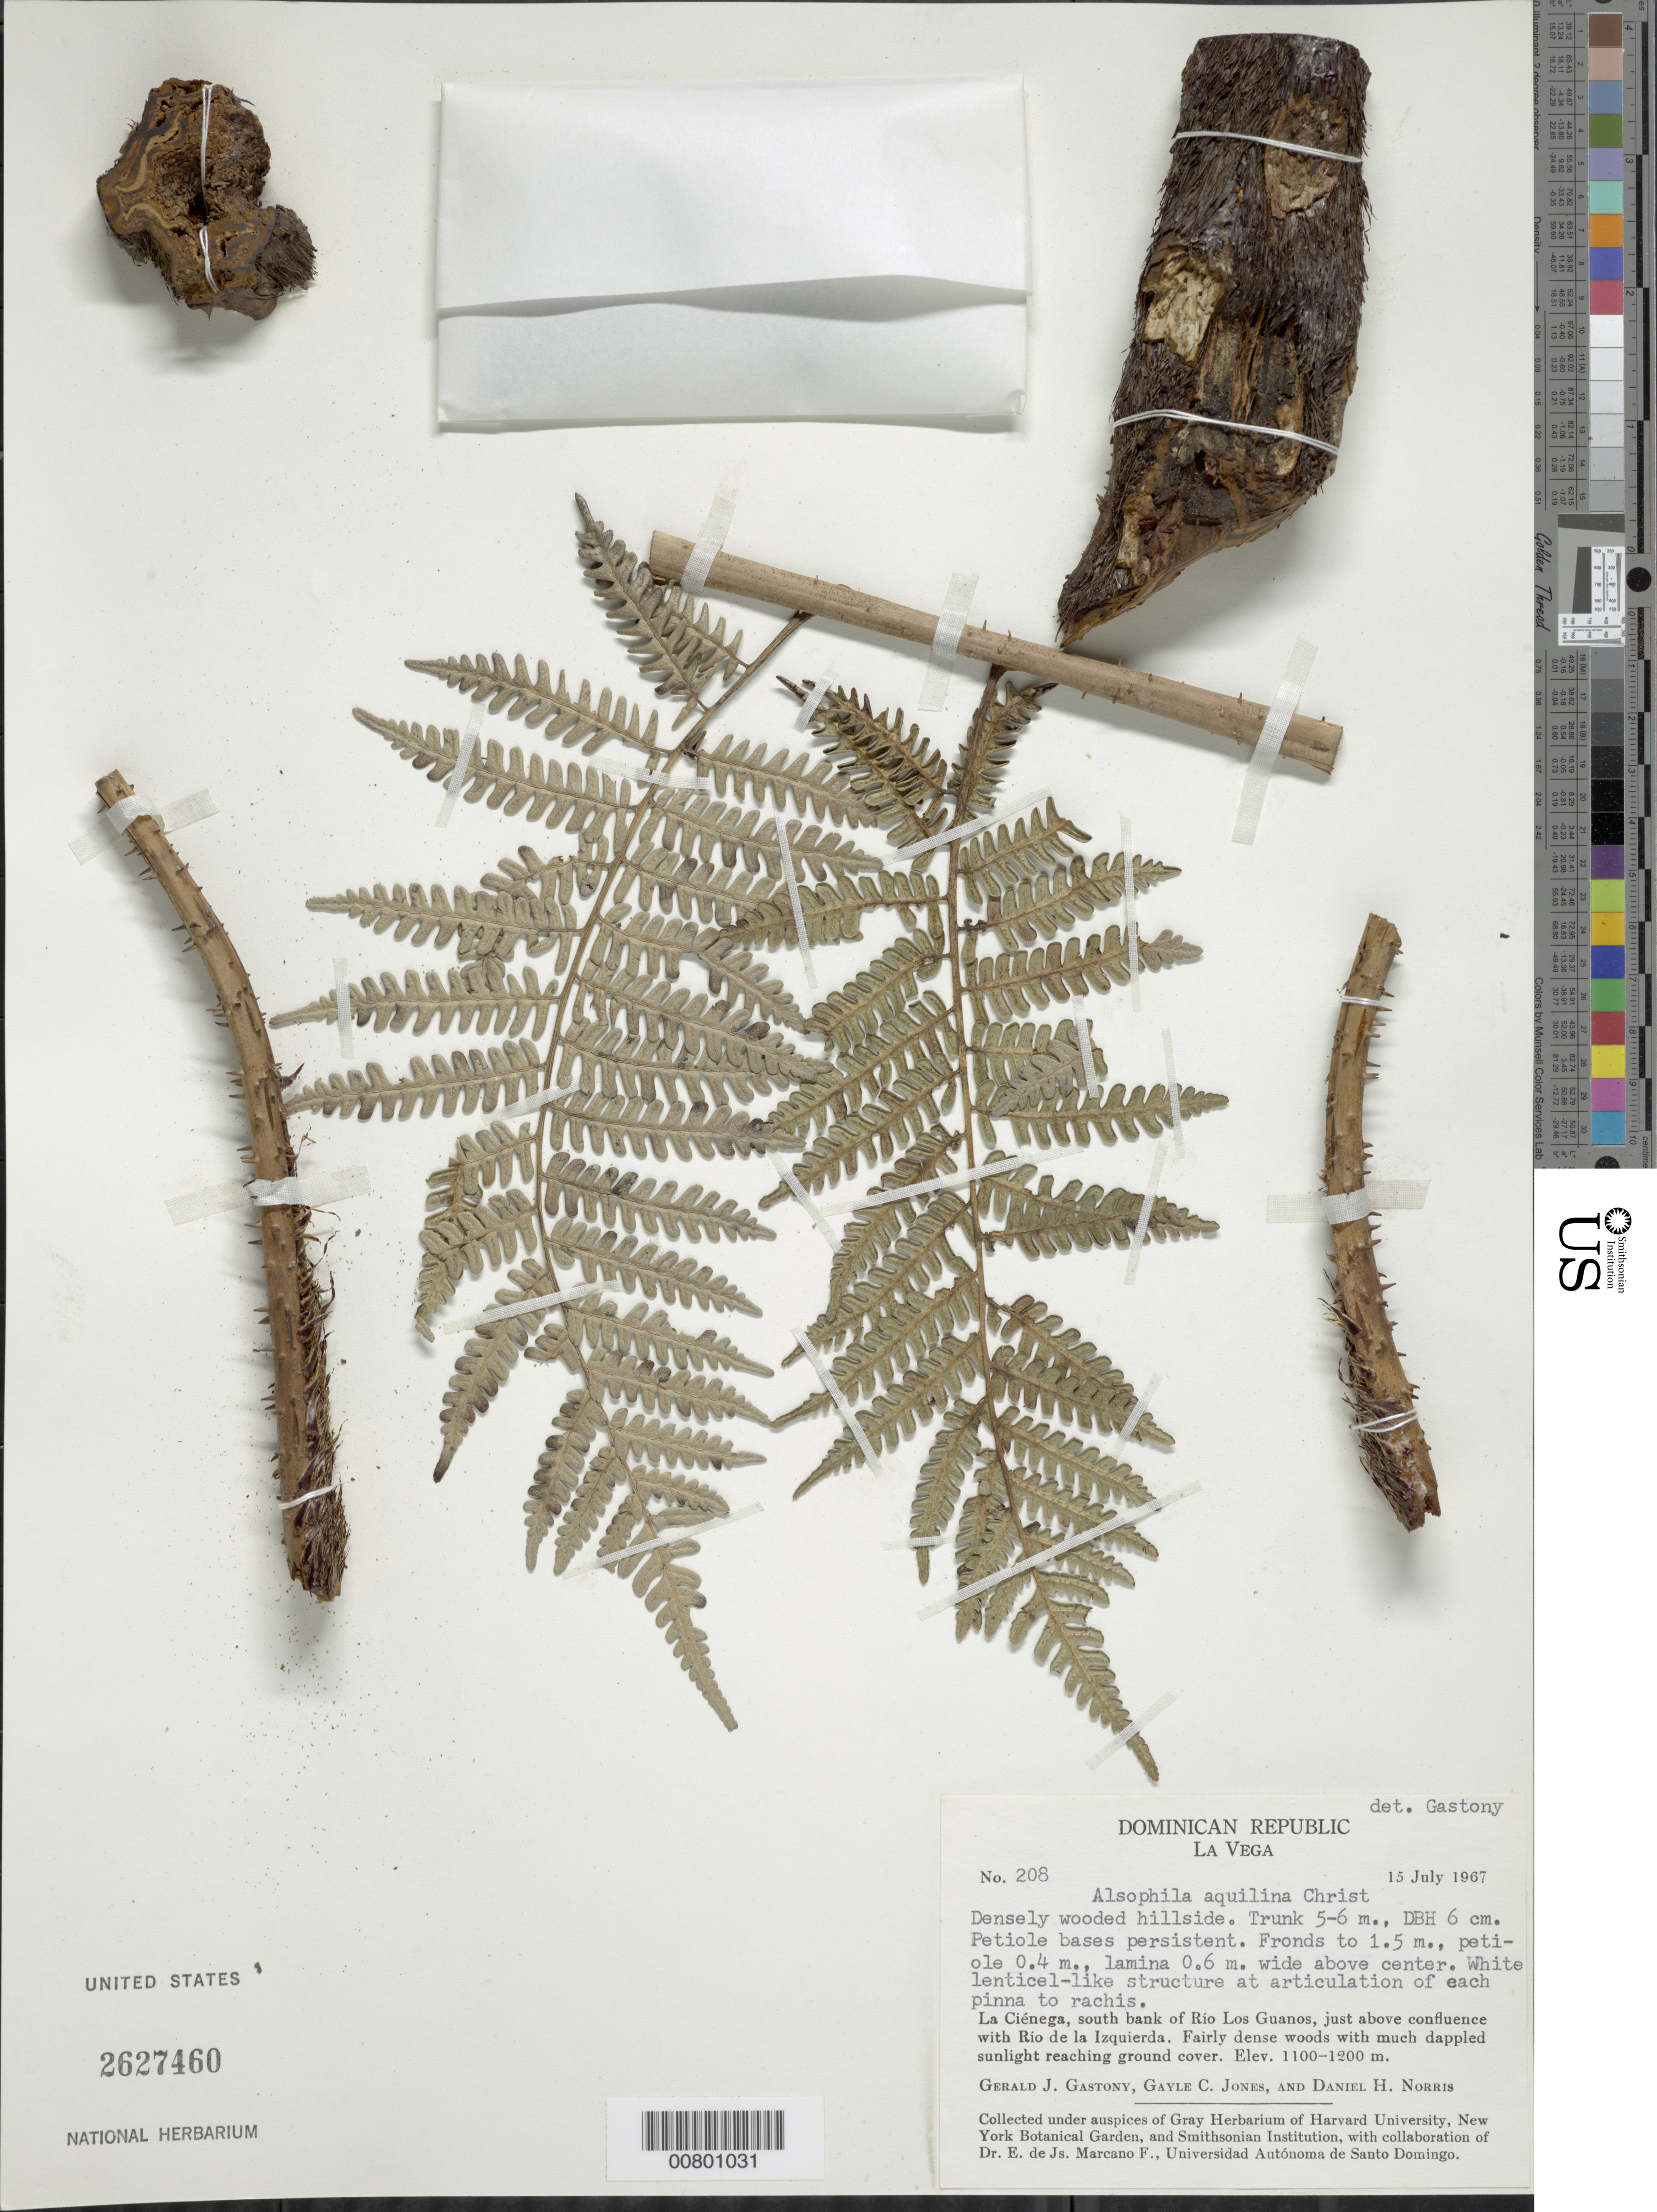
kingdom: Plantae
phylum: Tracheophyta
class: Polypodiopsida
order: Cyatheales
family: Cyatheaceae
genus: Cyathea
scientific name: Cyathea parvula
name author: (Jenman) Domin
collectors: G. Gastony, G. C. Jones & D. H. Norris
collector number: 208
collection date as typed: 15 Jul 1957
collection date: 1957-07-15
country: Dominican Republic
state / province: La Vega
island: Hispaniola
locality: La Ciénega, S bank of Río Los Guanos, above confluence with Río de la Izquierda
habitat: Fairly dense woods with much dappled sunlight reaching ground cover; densely wooded hillside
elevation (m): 1100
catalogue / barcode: US 2627460